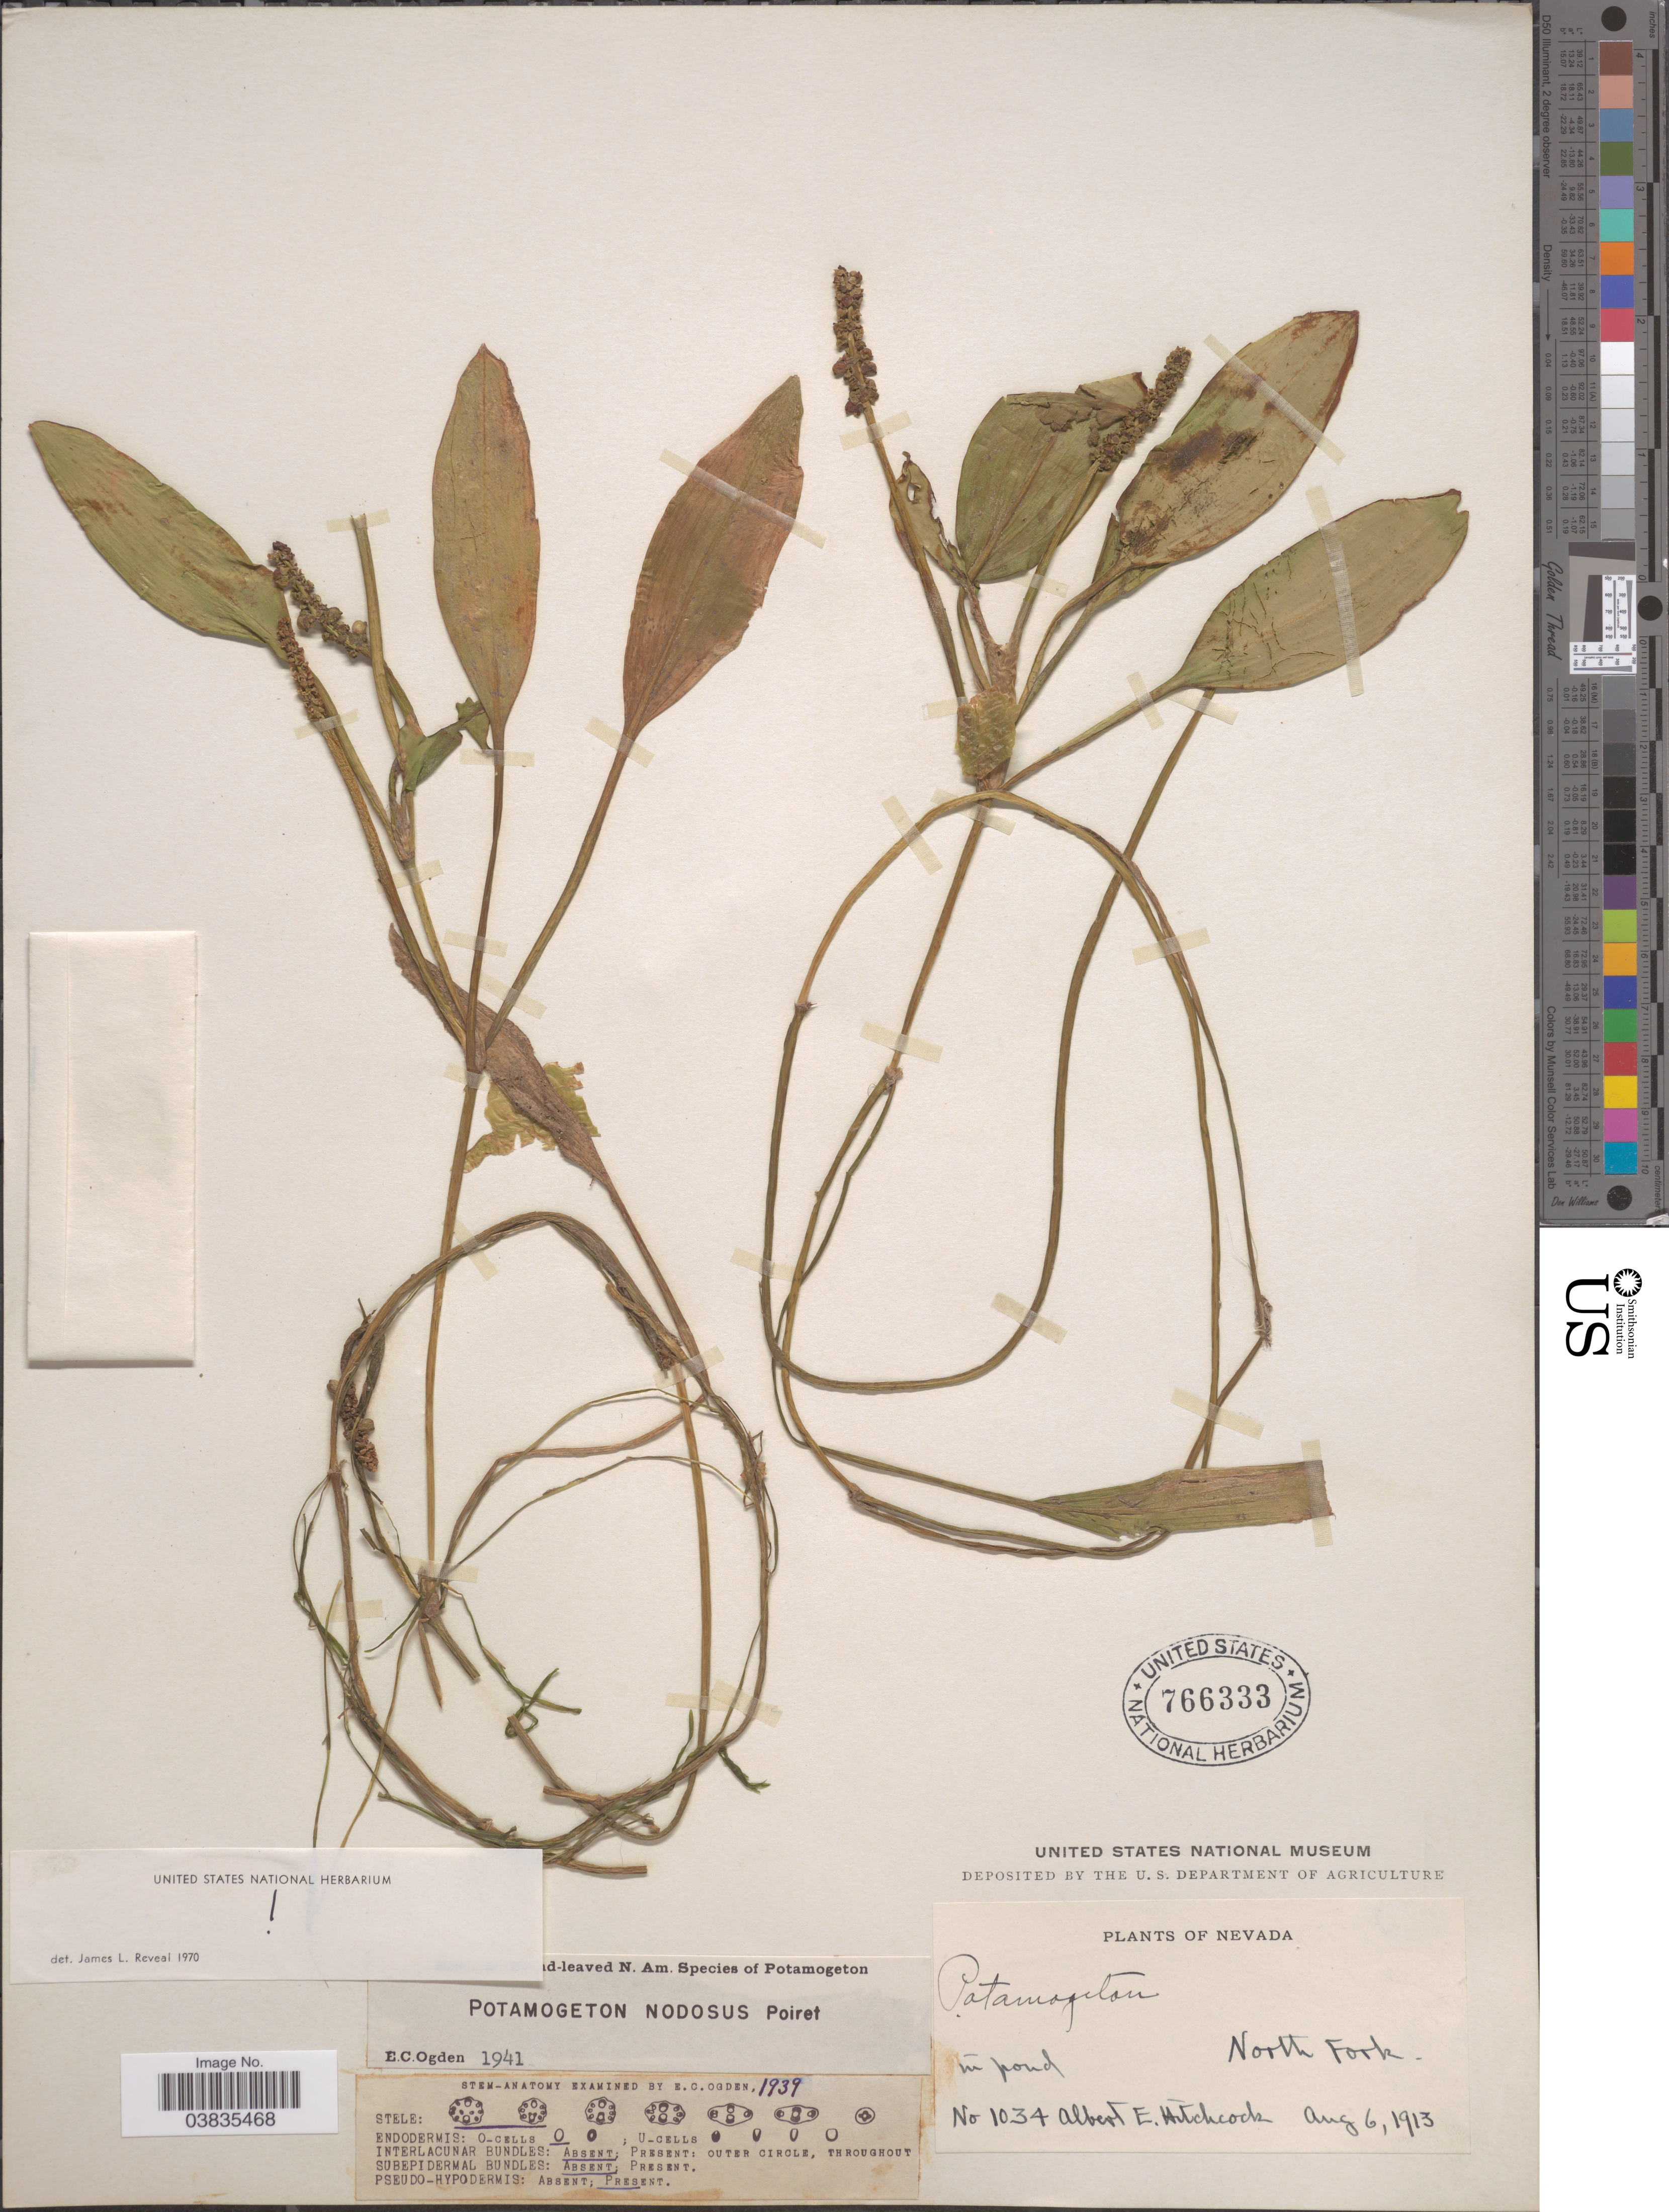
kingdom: Plantae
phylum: Tracheophyta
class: Liliopsida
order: Alismatales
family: Potamogetonaceae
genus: Potamogeton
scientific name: Potamogeton nodosus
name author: Poir.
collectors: A. Hitchcock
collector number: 1034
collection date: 1913-08-06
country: United States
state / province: Nevada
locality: In pond North Fork.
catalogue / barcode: US 766333